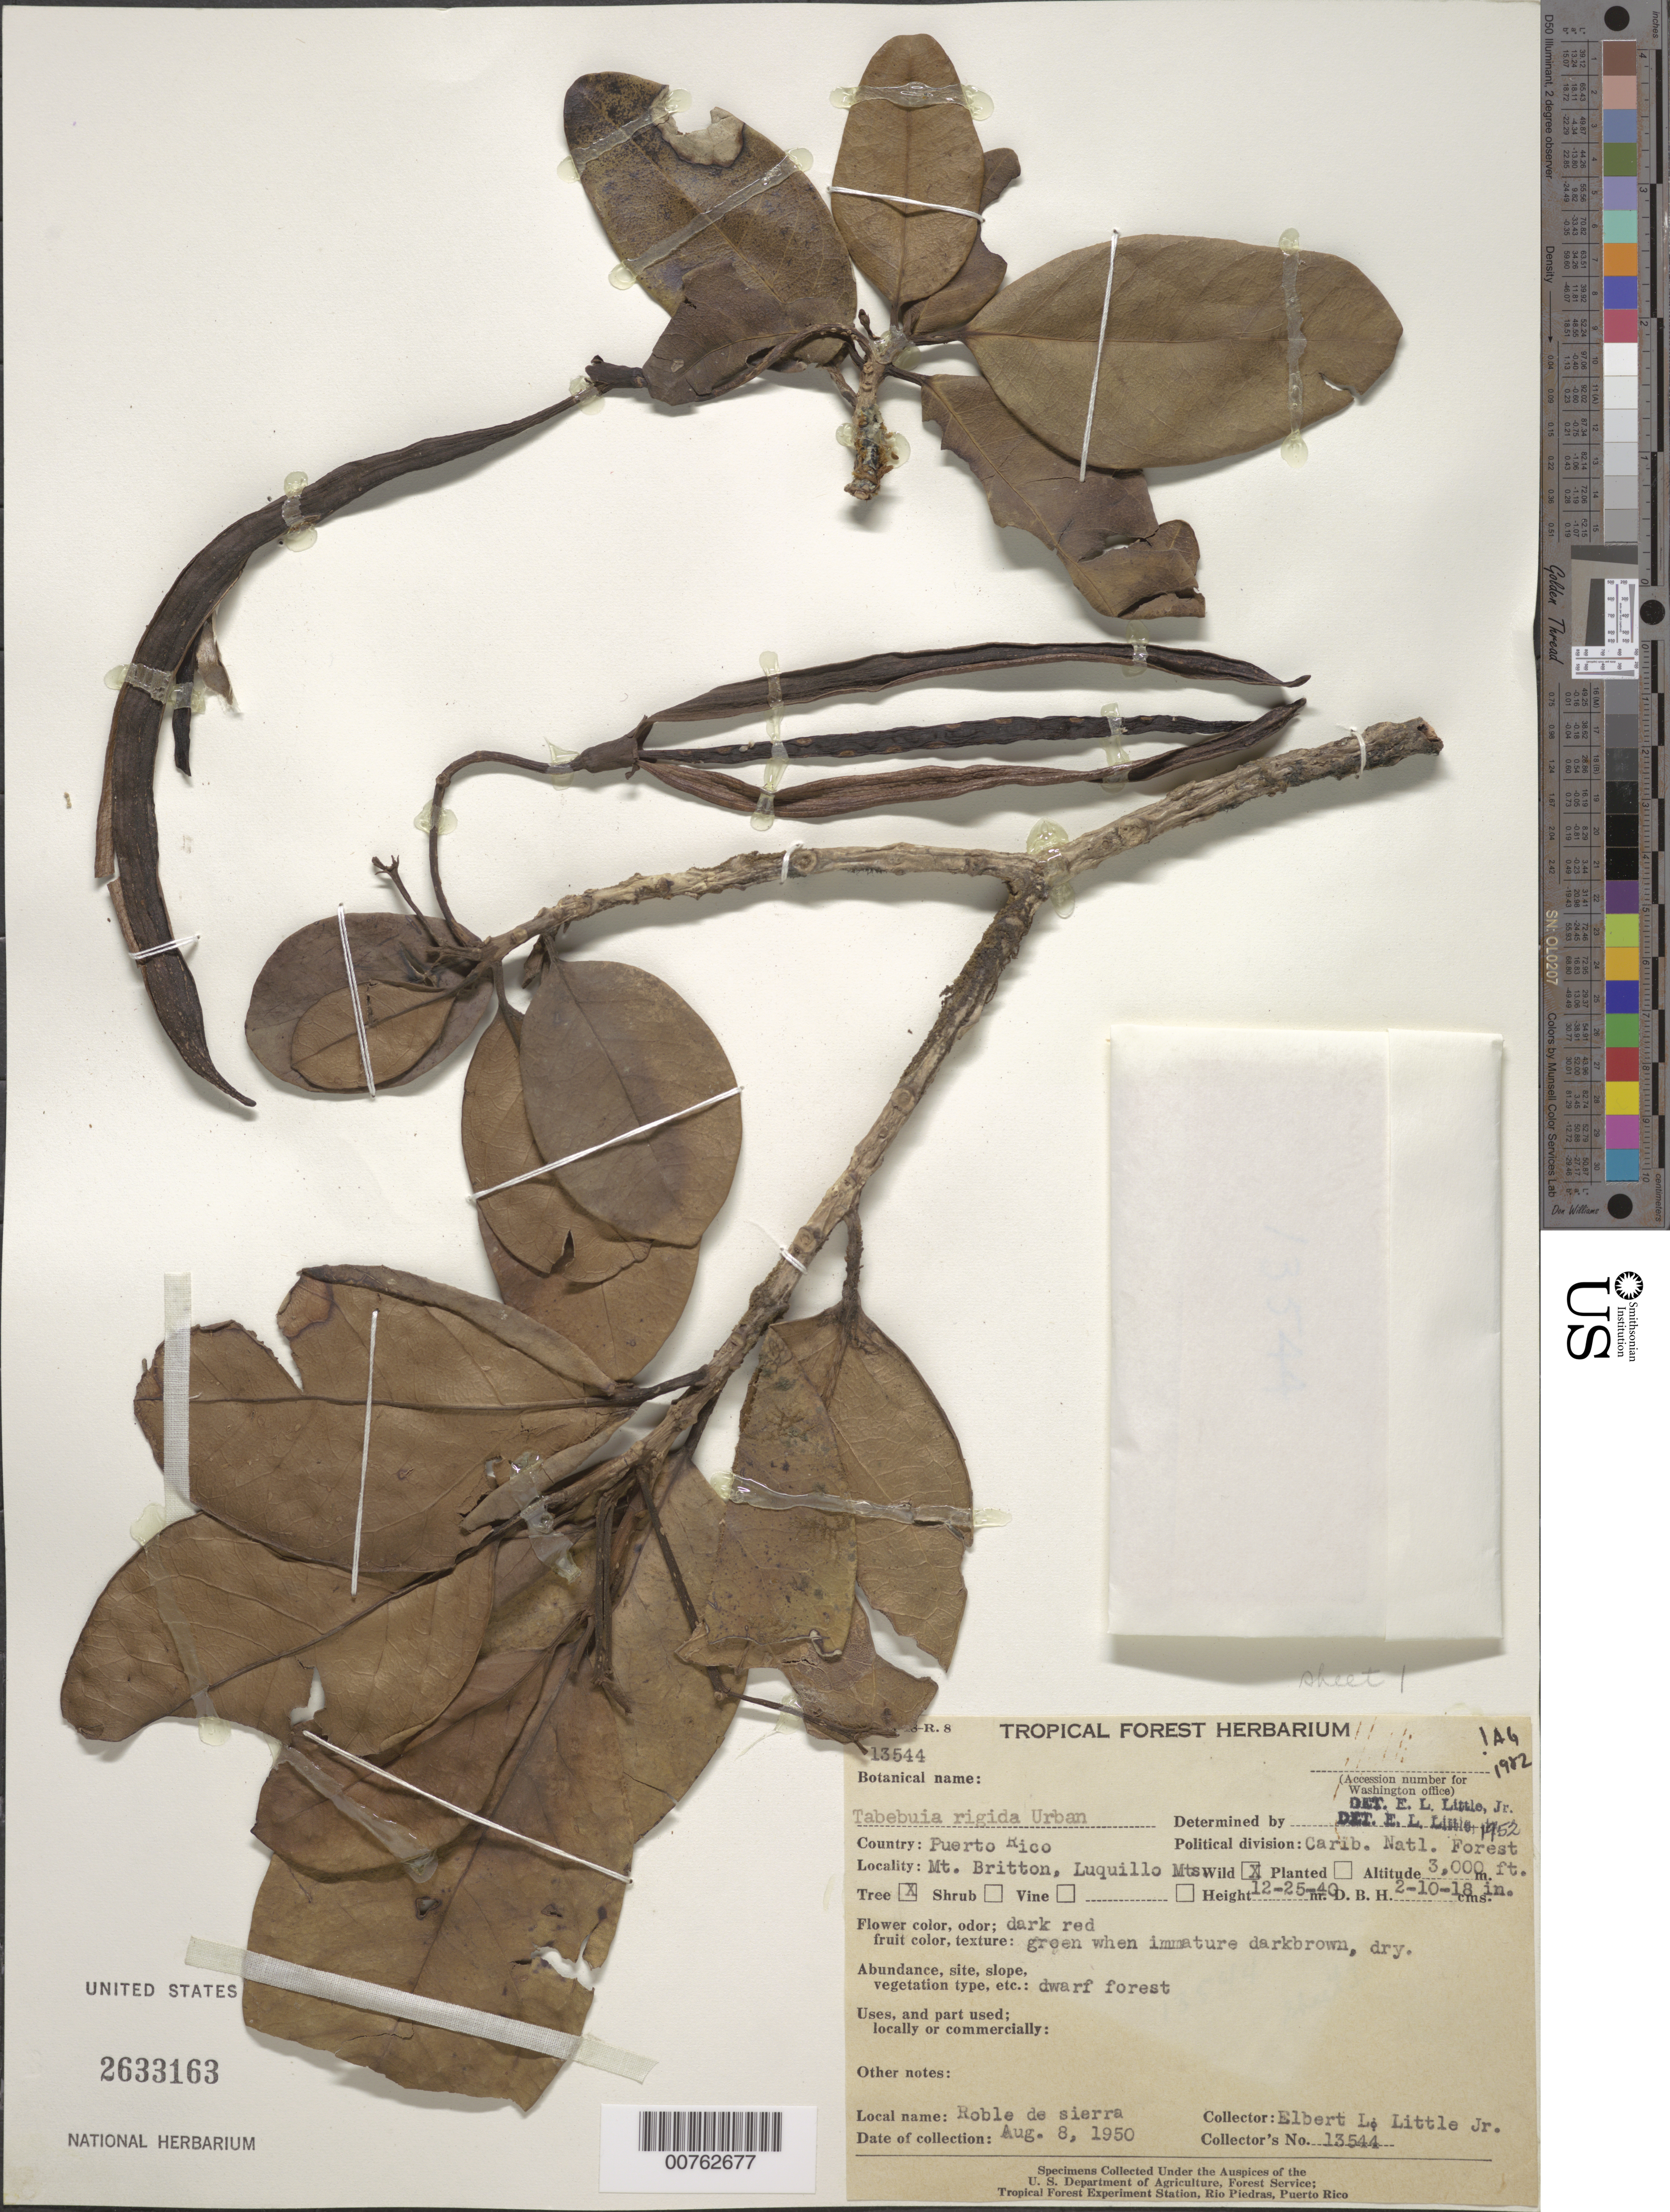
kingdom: Plantae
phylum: Tracheophyta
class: Magnoliopsida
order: Lamiales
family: Bignoniaceae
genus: Tabebuia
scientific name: Tabebuia rigida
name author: Urb.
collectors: E. L. Little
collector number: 13544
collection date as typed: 08 Aug 1950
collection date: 1950-08-08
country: Puerto Rico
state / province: Luquillo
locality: Mt. Britton, Luquillo Mts. Caribbean National Forest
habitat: Dwarf forest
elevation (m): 914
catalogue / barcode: US 2633163